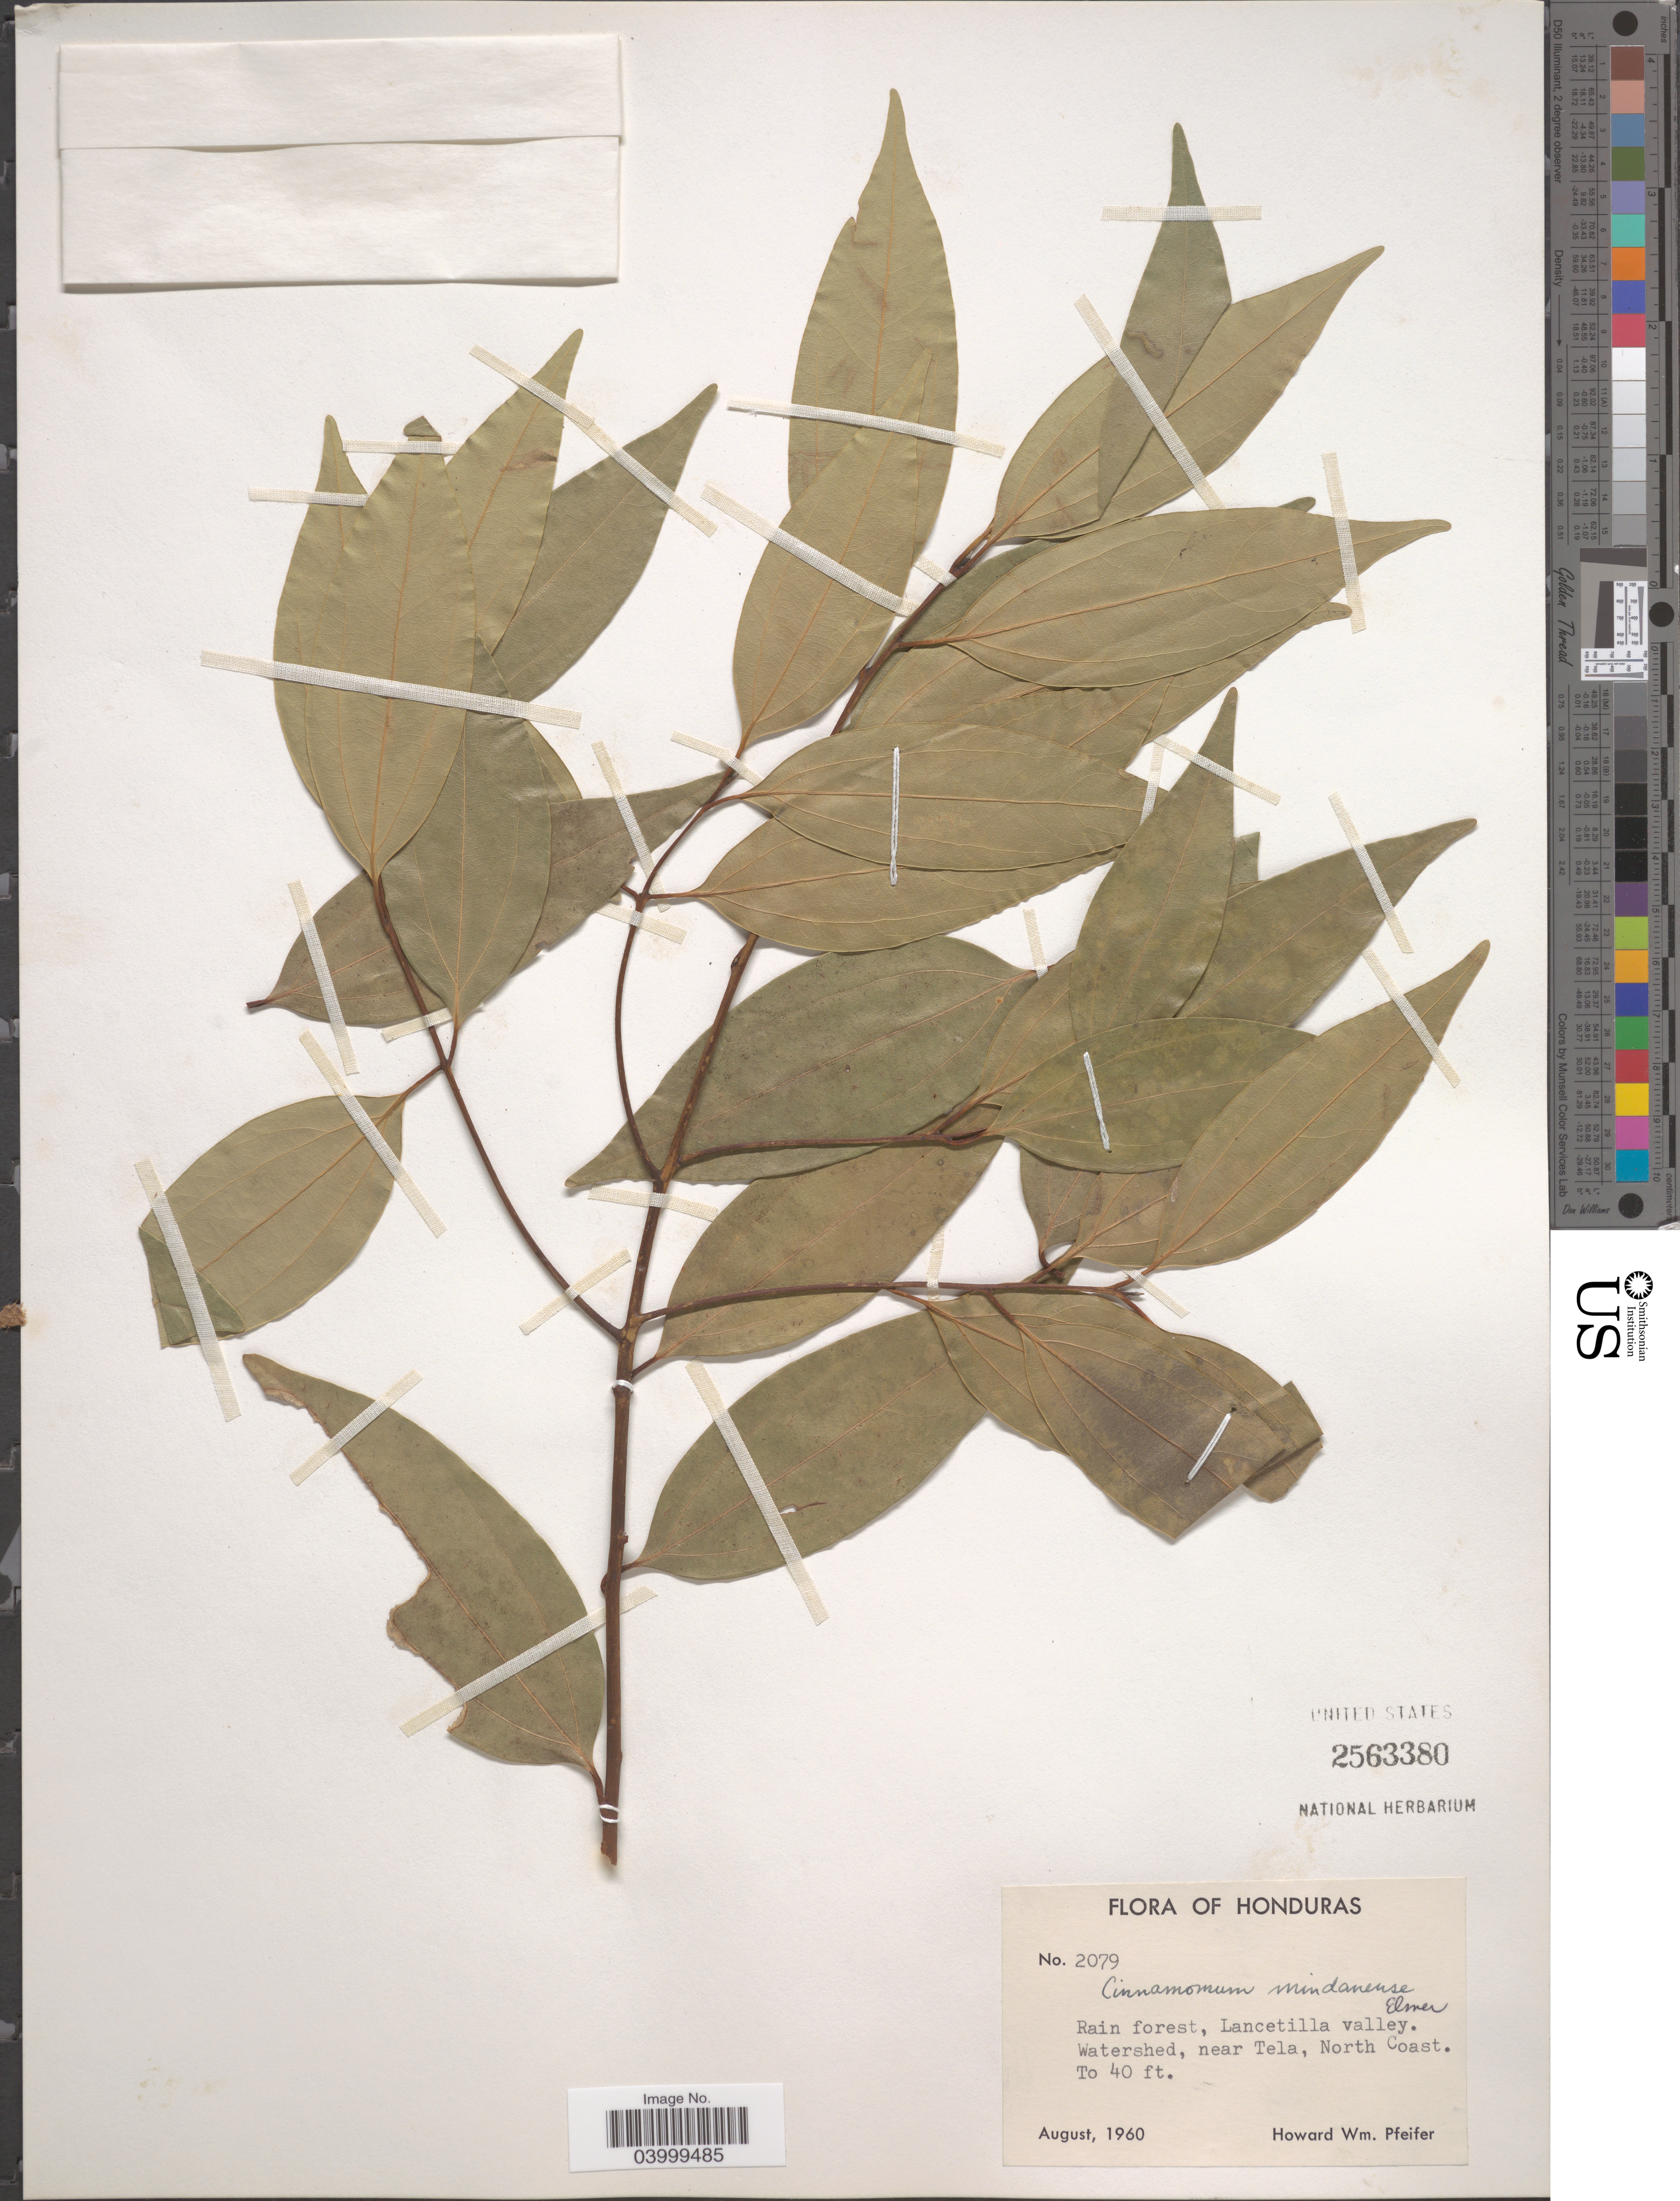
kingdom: Plantae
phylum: Tracheophyta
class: Magnoliopsida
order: Laurales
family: Lauraceae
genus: Cinnamomum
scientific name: Cinnamomum mindanaense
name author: Elmer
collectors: H. W. Pfeifer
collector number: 2079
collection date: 1960-08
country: Honduras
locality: Rain forest, Lancetilla valley. Watershed, near Tela, North Coast.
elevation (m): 12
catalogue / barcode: US 2563380